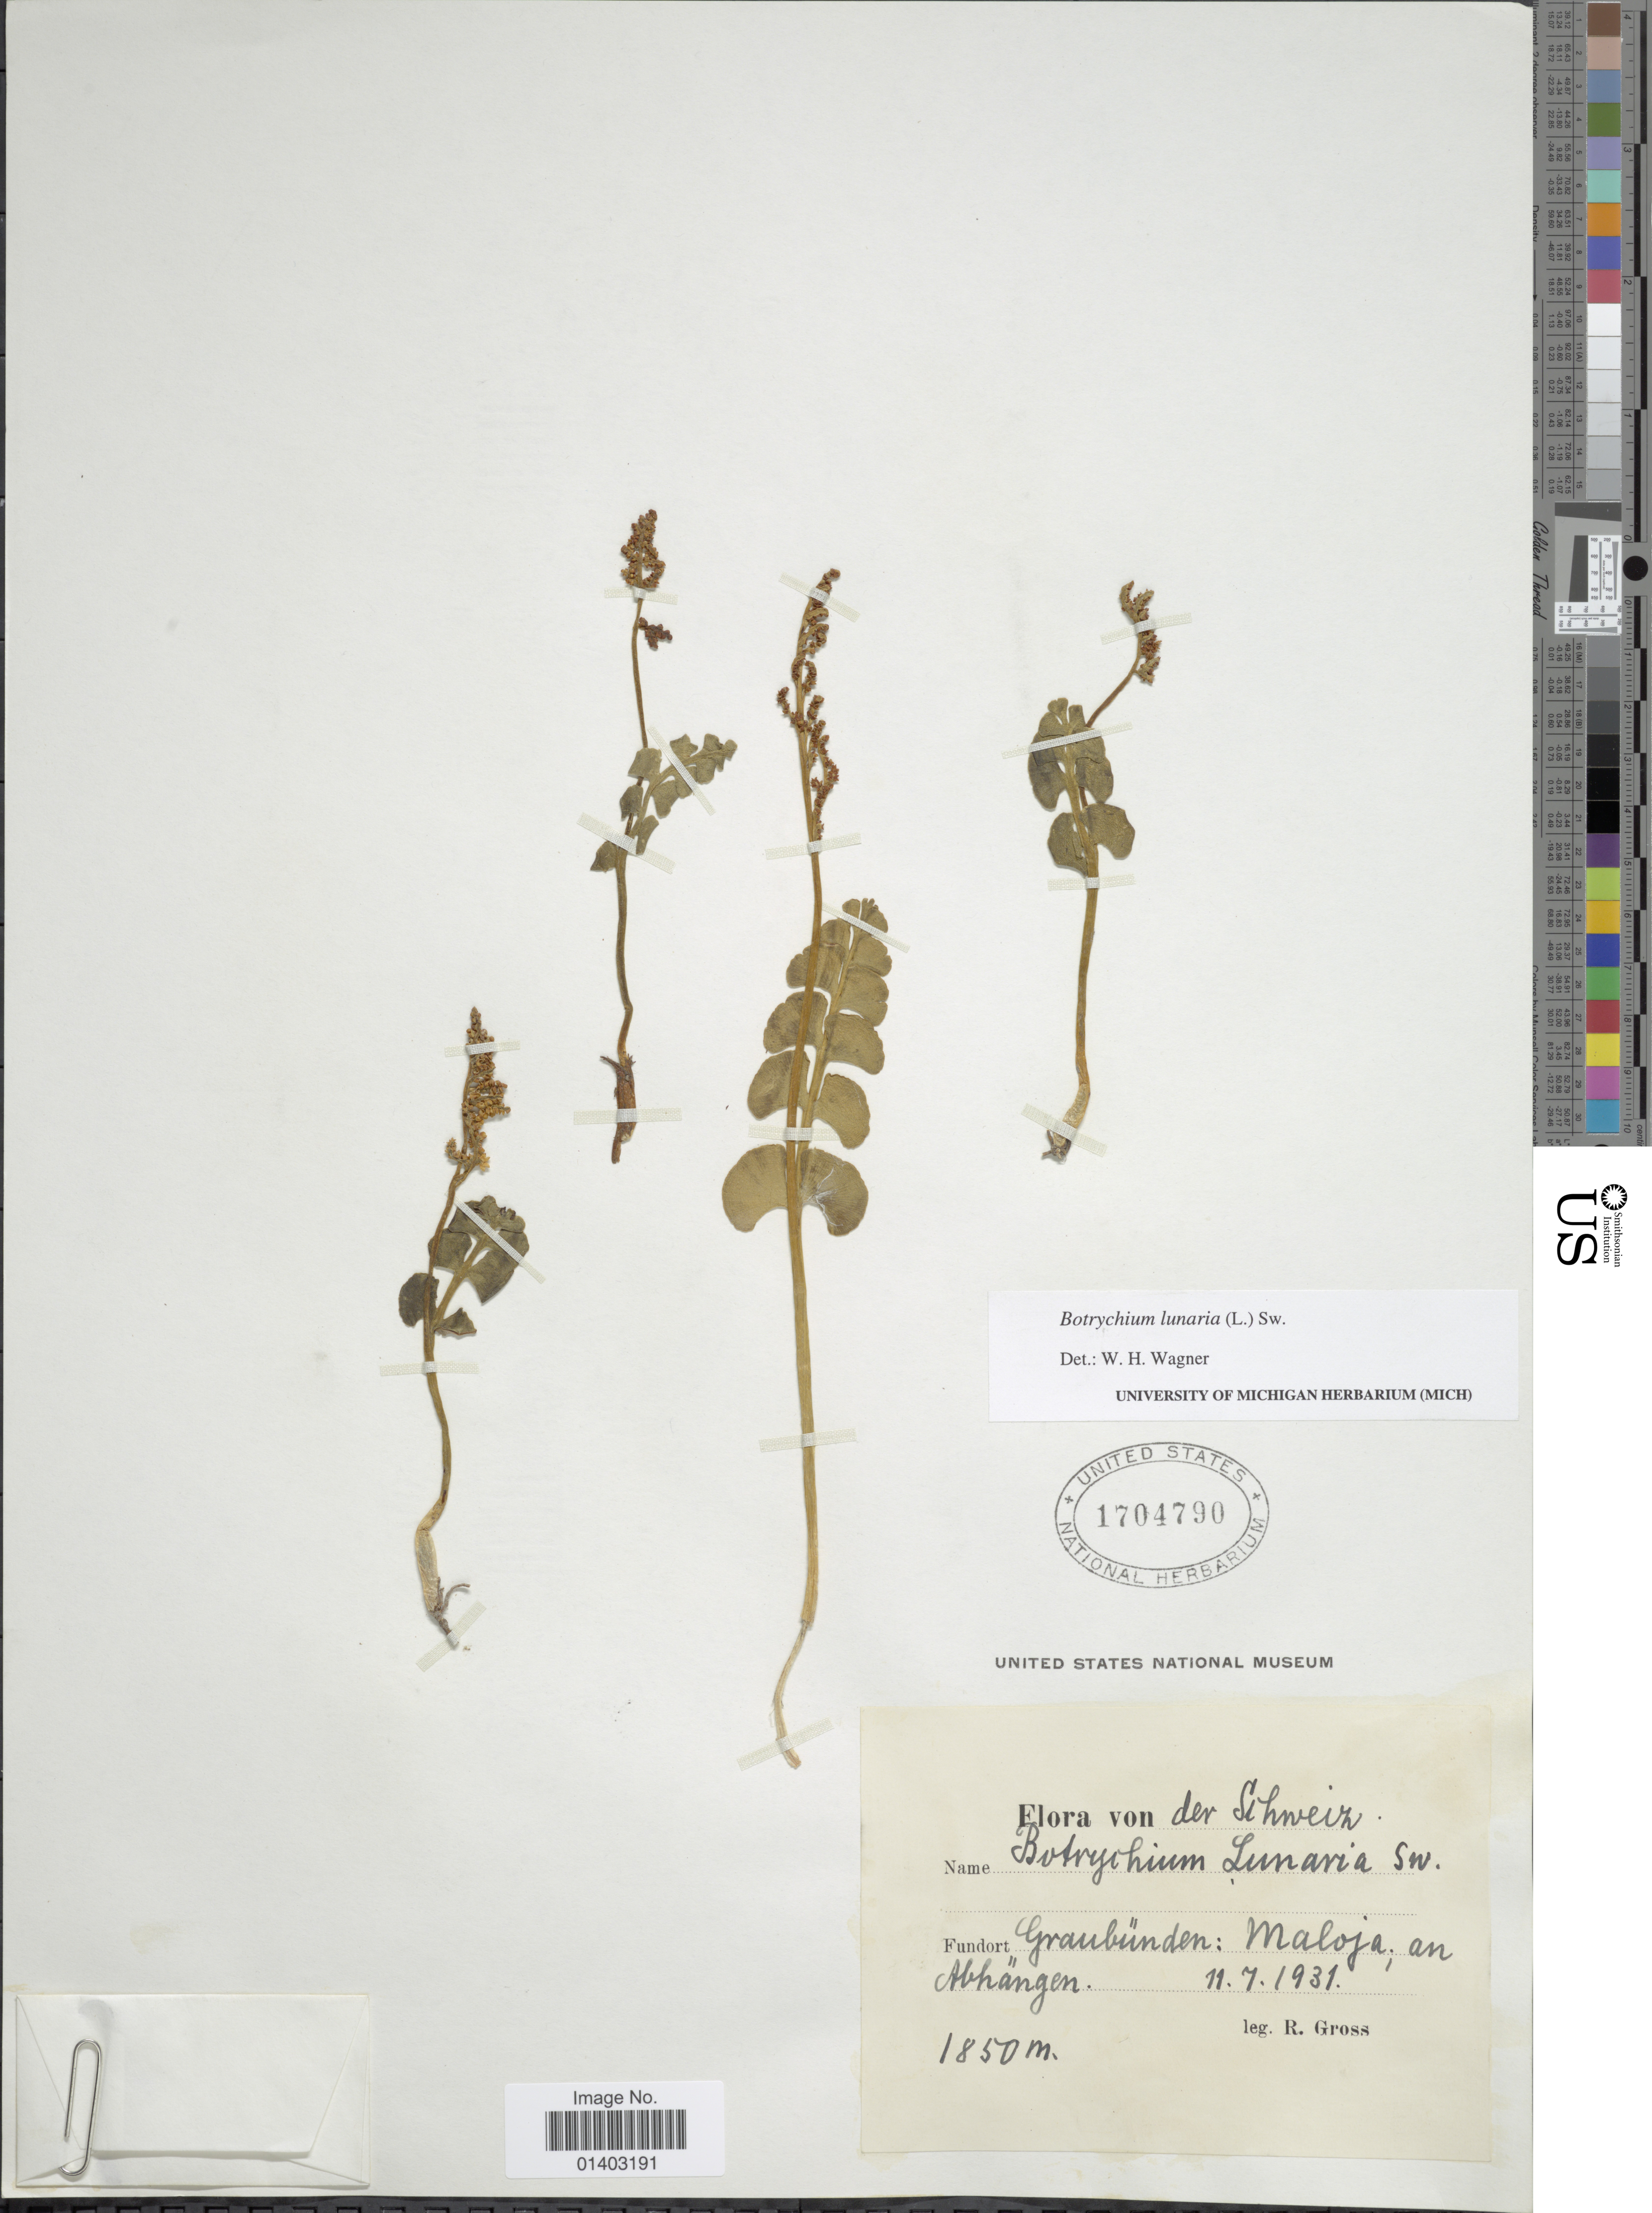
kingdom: Plantae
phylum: Tracheophyta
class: Polypodiopsida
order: Ophioglossales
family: Ophioglossaceae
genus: Botrychium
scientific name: Botrychium lunaria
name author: (L.) Sw.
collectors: R. Gross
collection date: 1931-07-11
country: Switzerland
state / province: Graubunden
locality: Schweiz, Graubünden: Maloja, an Abhängen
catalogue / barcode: US 1704790